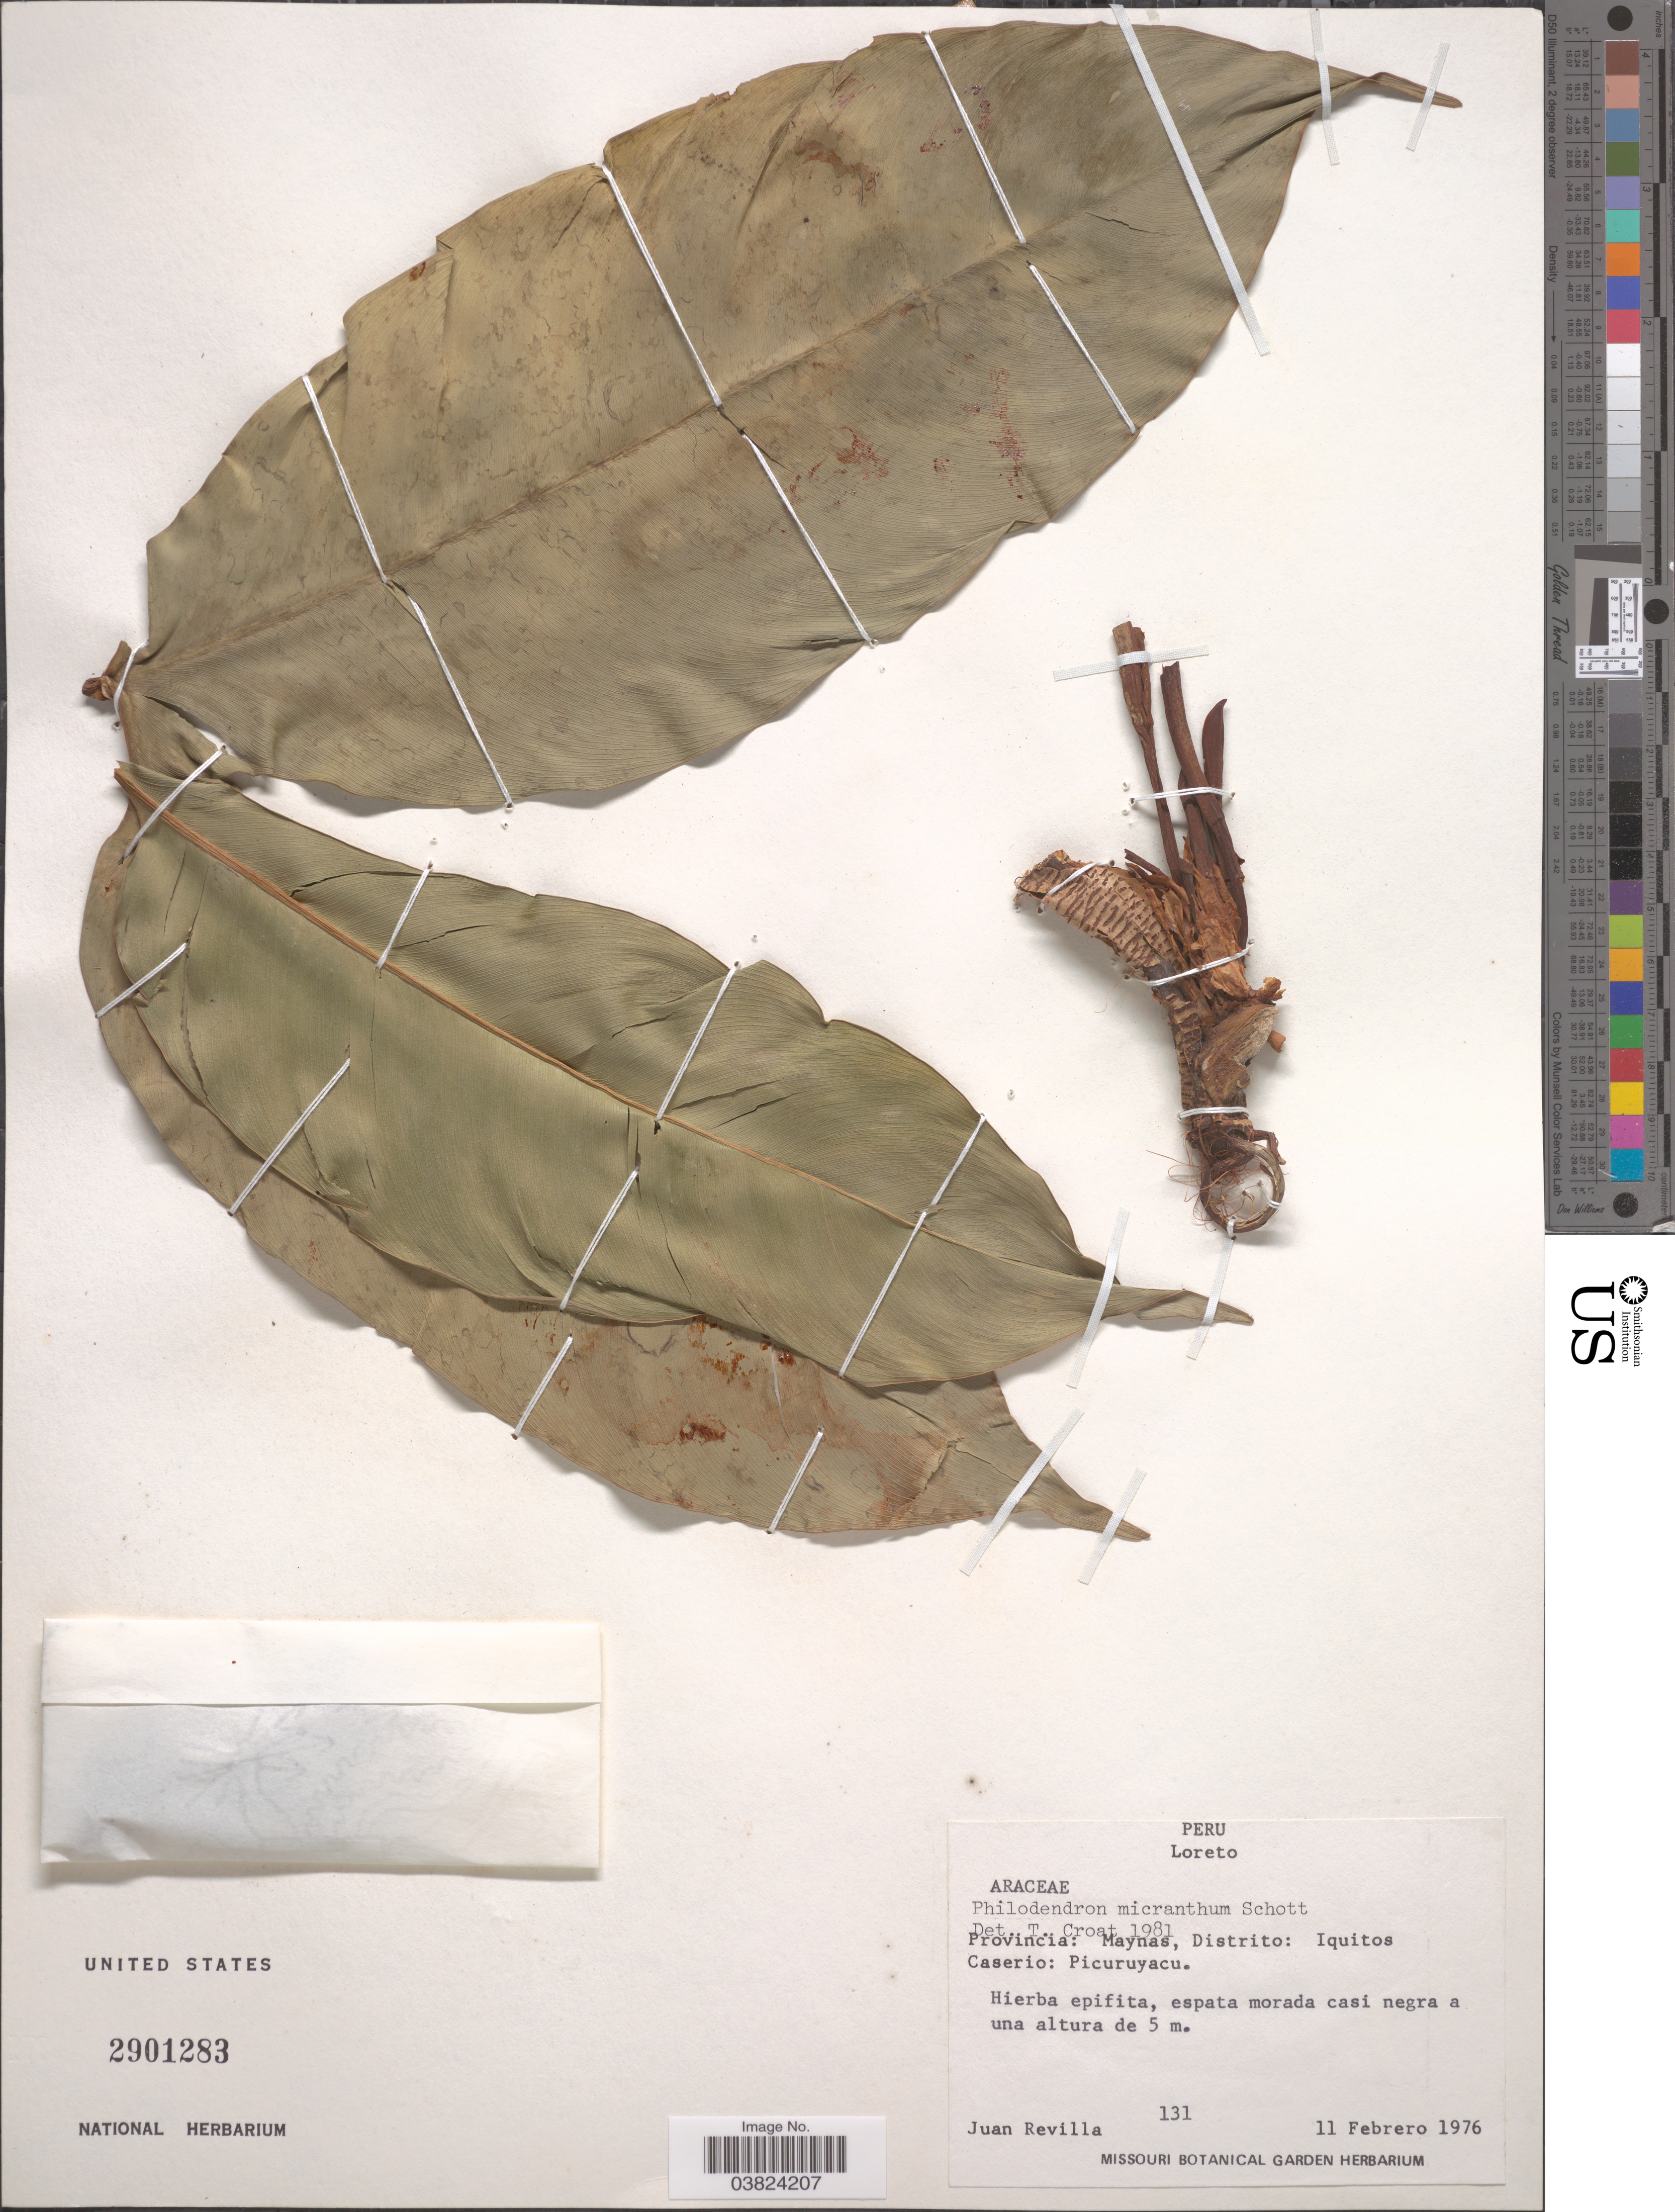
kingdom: Plantae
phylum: Tracheophyta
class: Liliopsida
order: Alismatales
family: Araceae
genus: Philodendron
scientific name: Philodendron micranthum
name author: Poepp. ex Schott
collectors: J. Revilla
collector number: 131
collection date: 1976-02-11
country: Peru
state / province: Loreto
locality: Provincia: Maynas, Distrito: Iquitos. Caserio: Picuruyacu.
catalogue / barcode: US 2901283